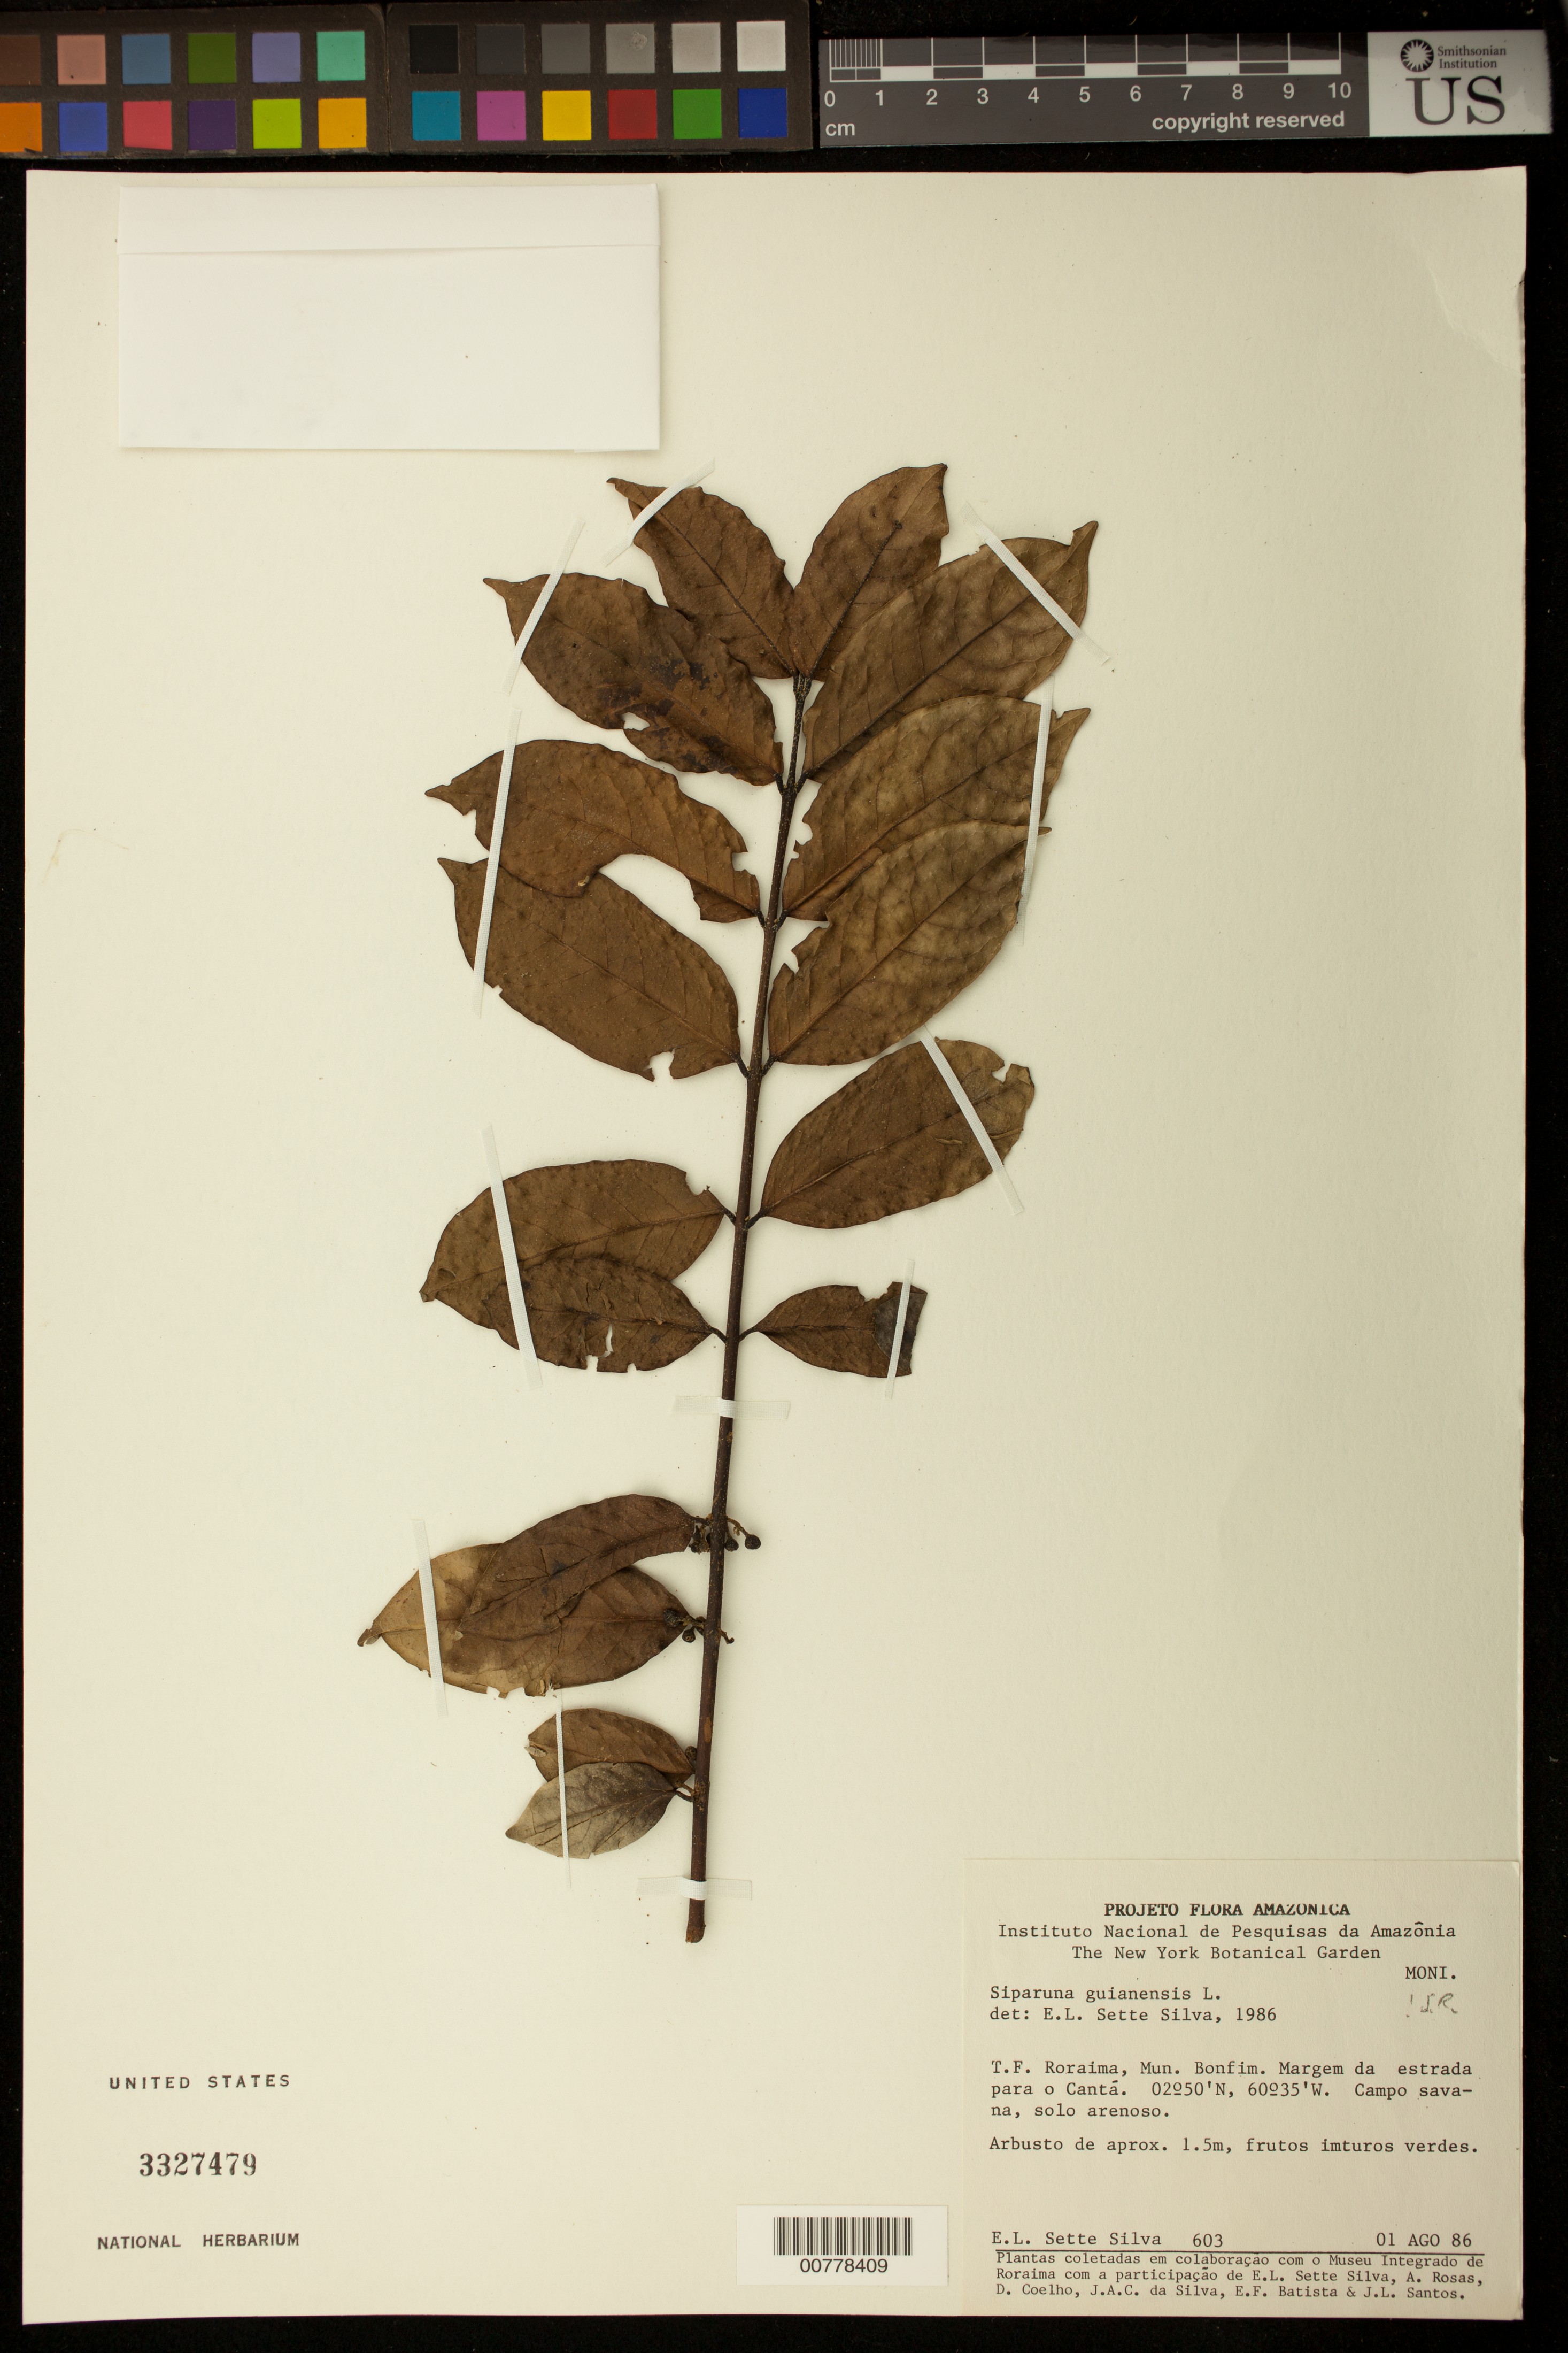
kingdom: Plantae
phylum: Tracheophyta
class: Magnoliopsida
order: Laurales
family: Siparunaceae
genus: Siparuna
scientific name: Siparuna guianensis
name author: Aubl.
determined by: Renner, S. S.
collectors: E. L. Sette Silva, A. Rosas, D. F. Coêlho, J. A. C. Silva, E. F. Batista & J. L. Santos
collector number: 603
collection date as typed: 1-Aug-86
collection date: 1986-08-01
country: Brazil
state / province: Roraima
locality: Mun. Bonfim. Margem de estrada para o Cantá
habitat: Campo savana, solo arenoso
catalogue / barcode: US 3327479